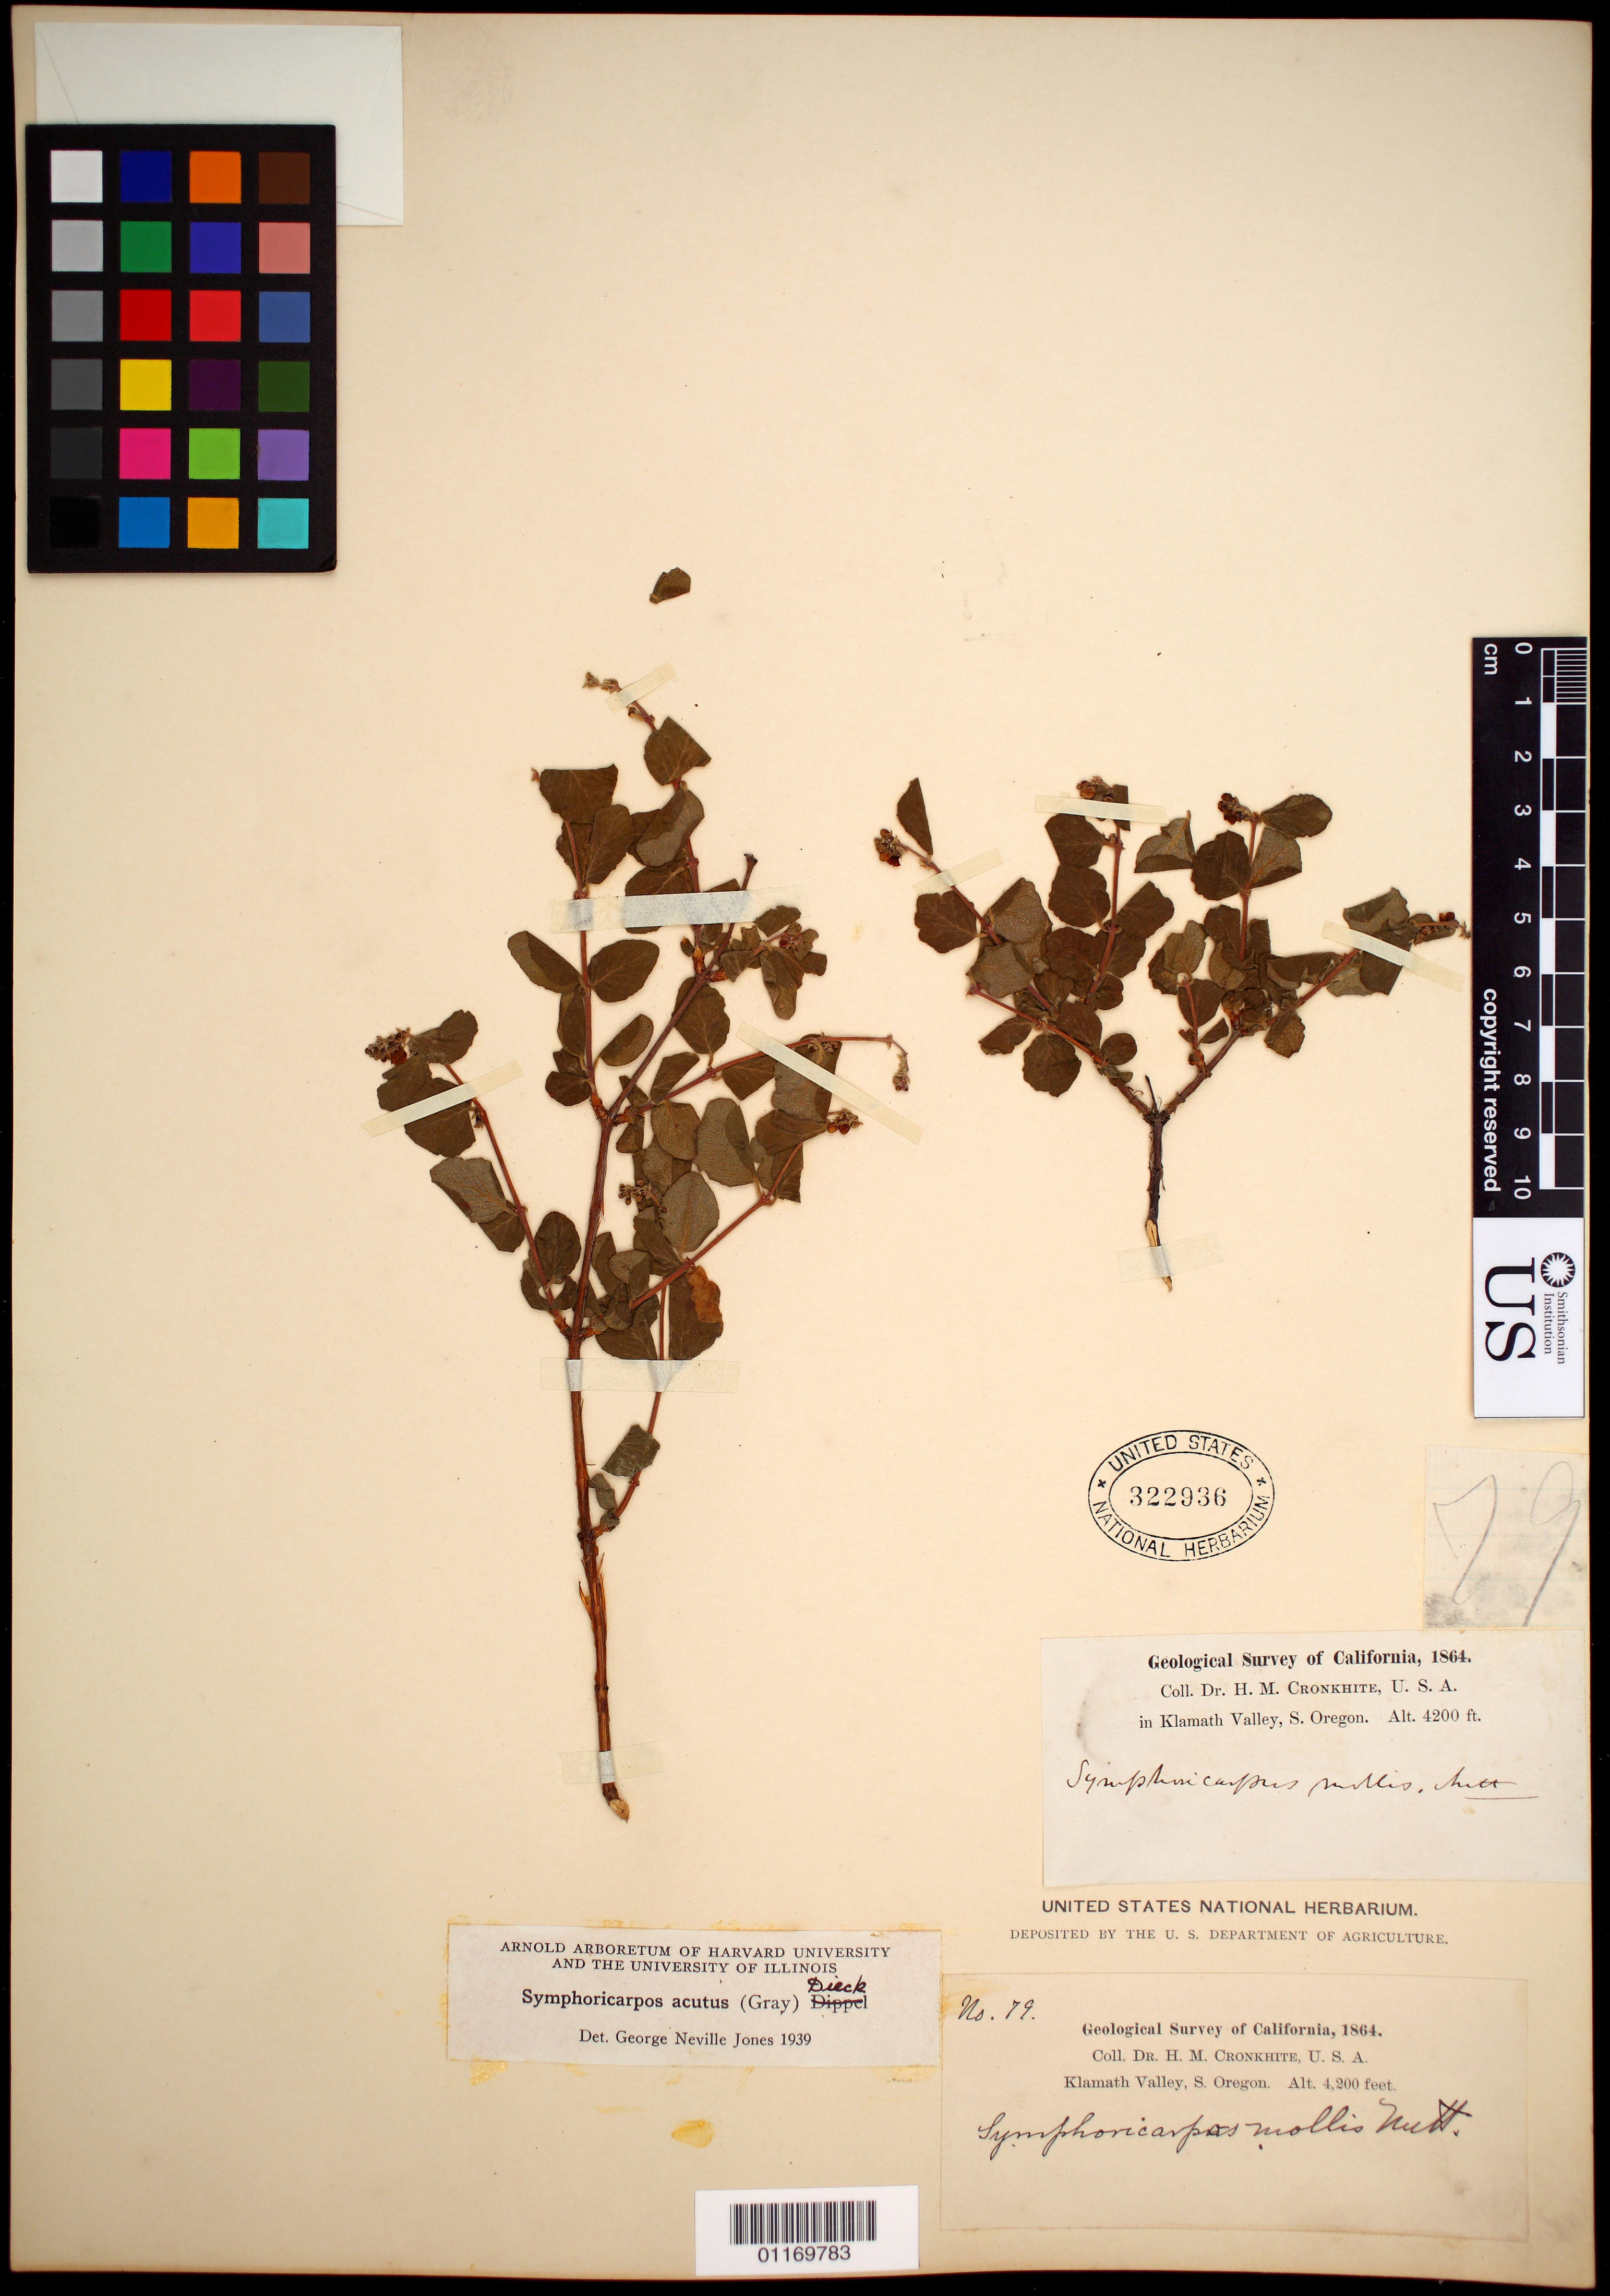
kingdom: Plantae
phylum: Tracheophyta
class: Magnoliopsida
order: Dipsacales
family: Caprifoliaceae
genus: Symphoricarpos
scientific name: Symphoricarpos acutus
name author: (A. Gray) Dieck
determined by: Jones, G. N.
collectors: H. M. Cronkhite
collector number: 79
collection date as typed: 1864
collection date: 1864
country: United States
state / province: Oregon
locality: Klamath Valley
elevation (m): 1280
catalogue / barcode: US 322936